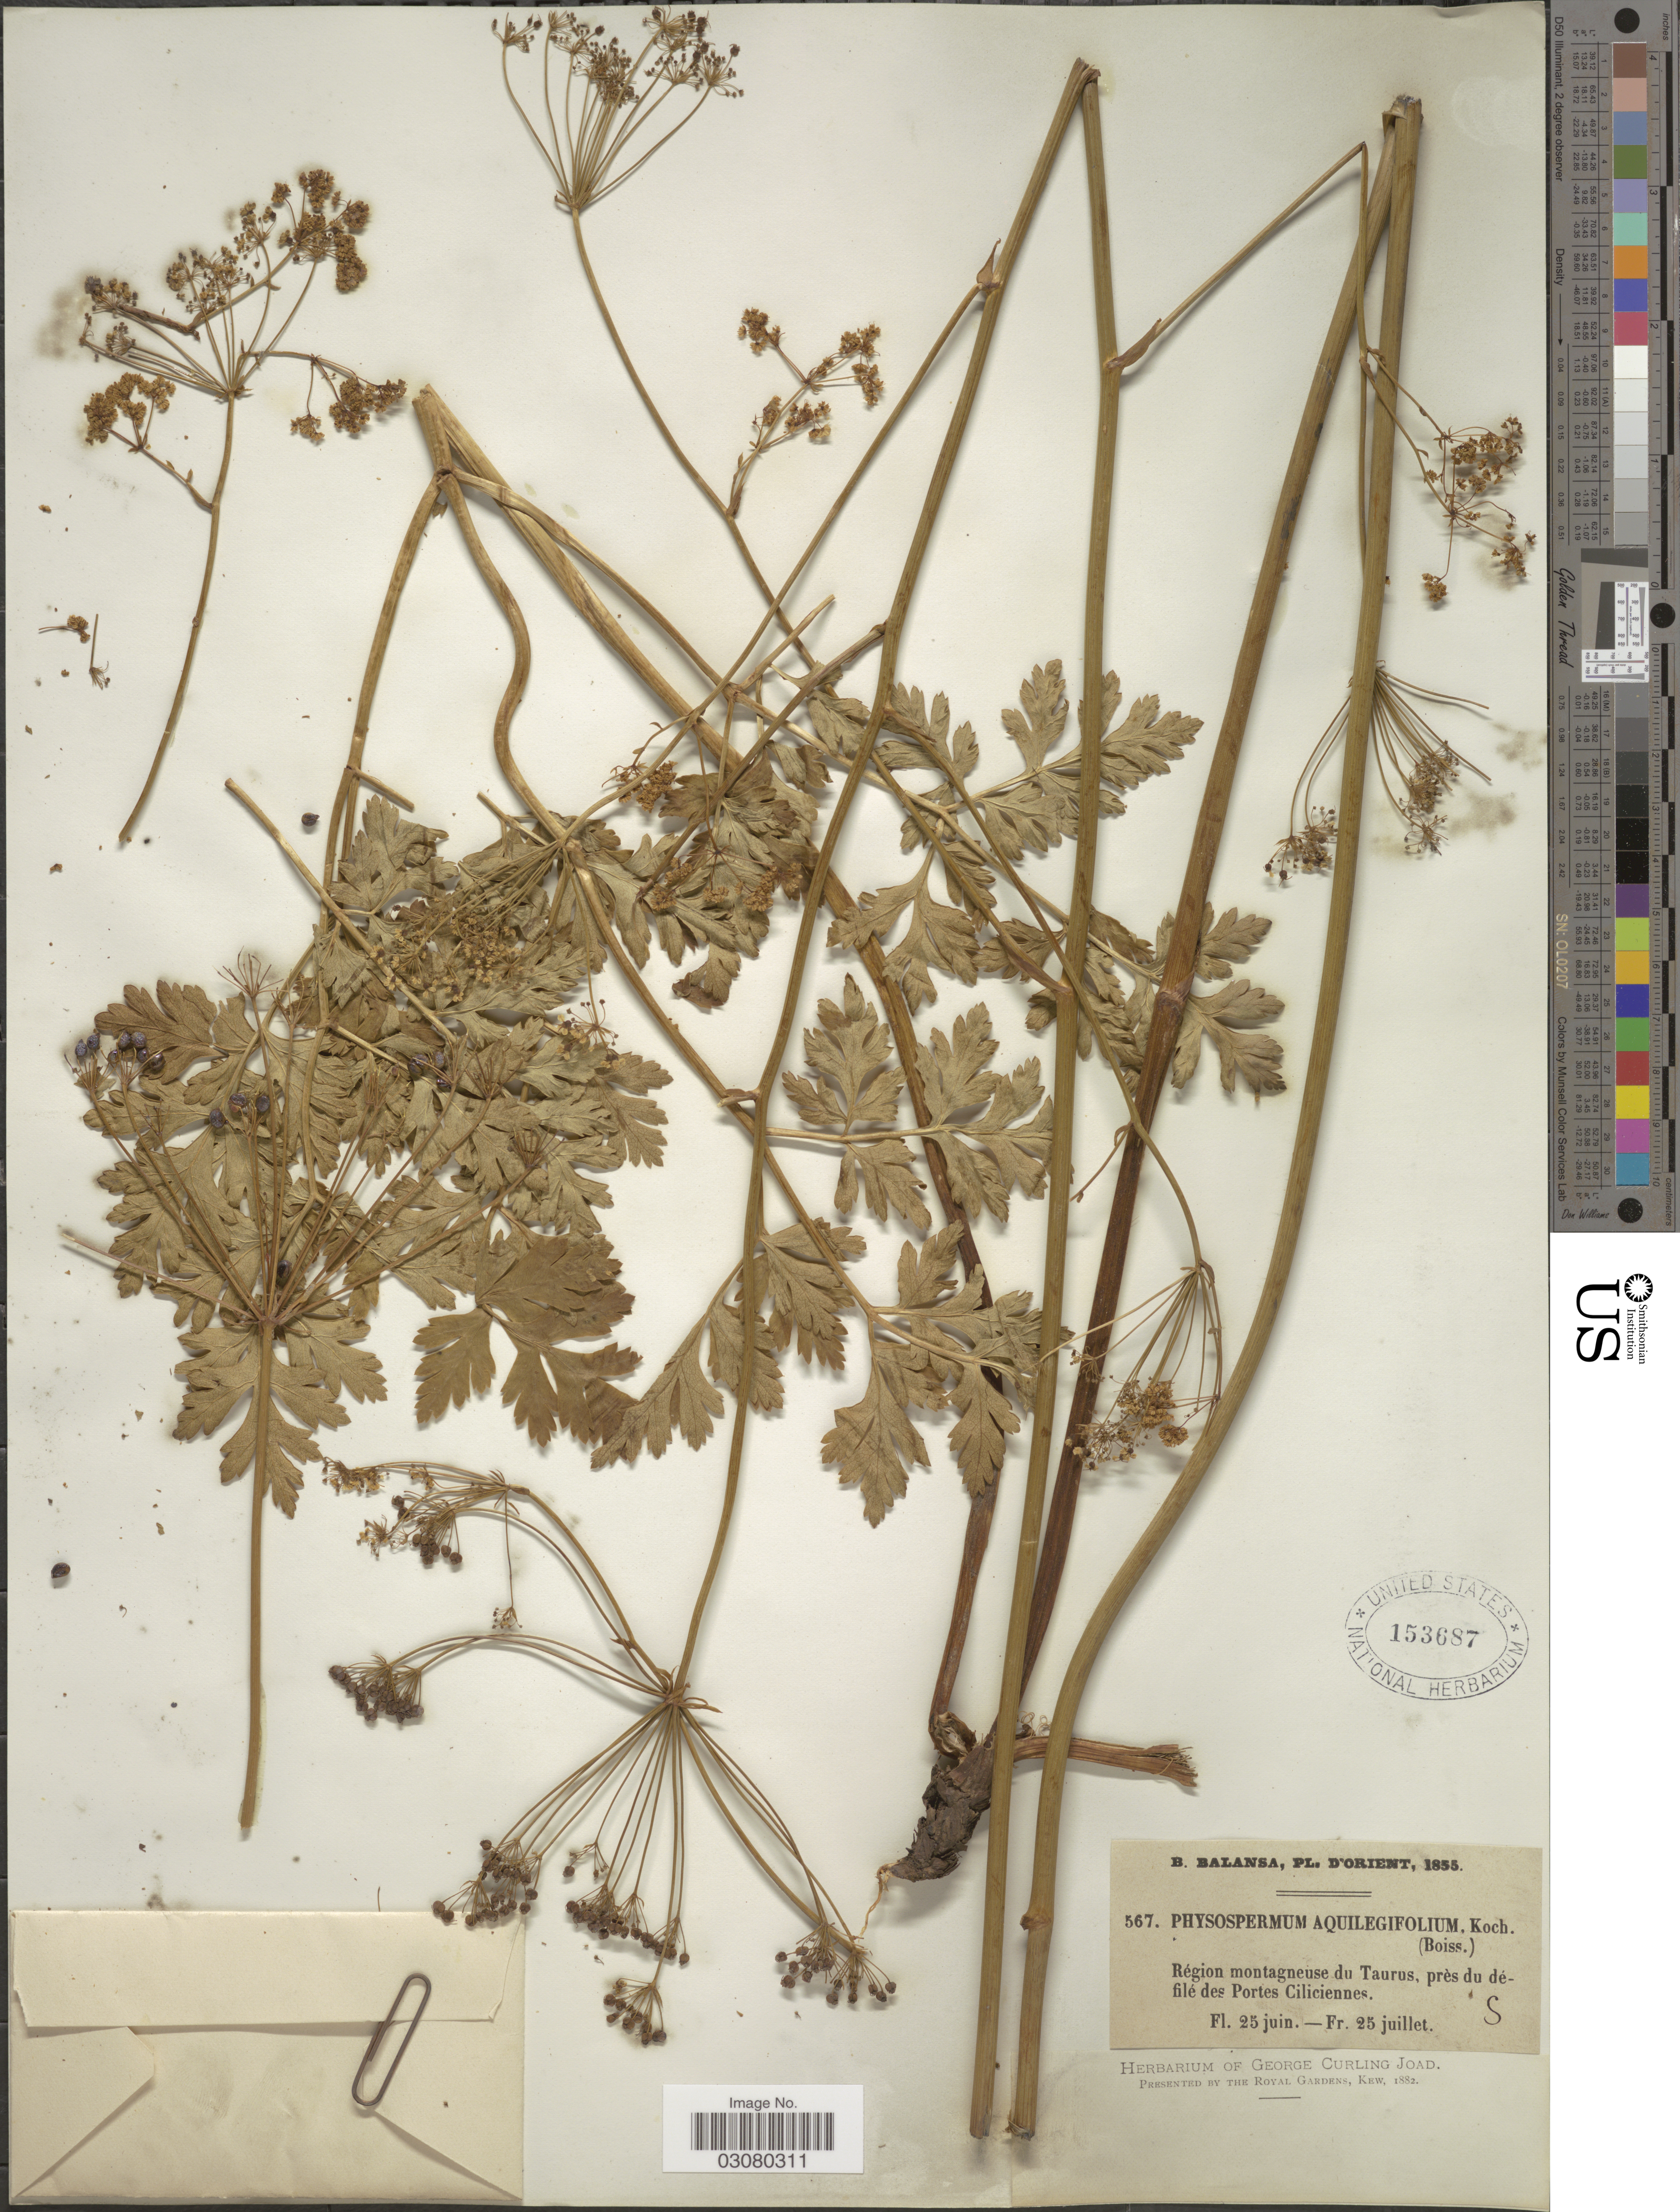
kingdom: Plantae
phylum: Tracheophyta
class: Magnoliopsida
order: Apiales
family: Apiaceae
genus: Physospermum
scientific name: Physospermum aquilegifolium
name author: (All.) W.D.J. Koch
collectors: B. Balansa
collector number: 867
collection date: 1855-06-25/1855-07-25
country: Turkey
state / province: Karaman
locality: D'Orient. Région montagneuse du Taurus, près du défilé des Portes Ciliciennes.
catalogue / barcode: US 153687